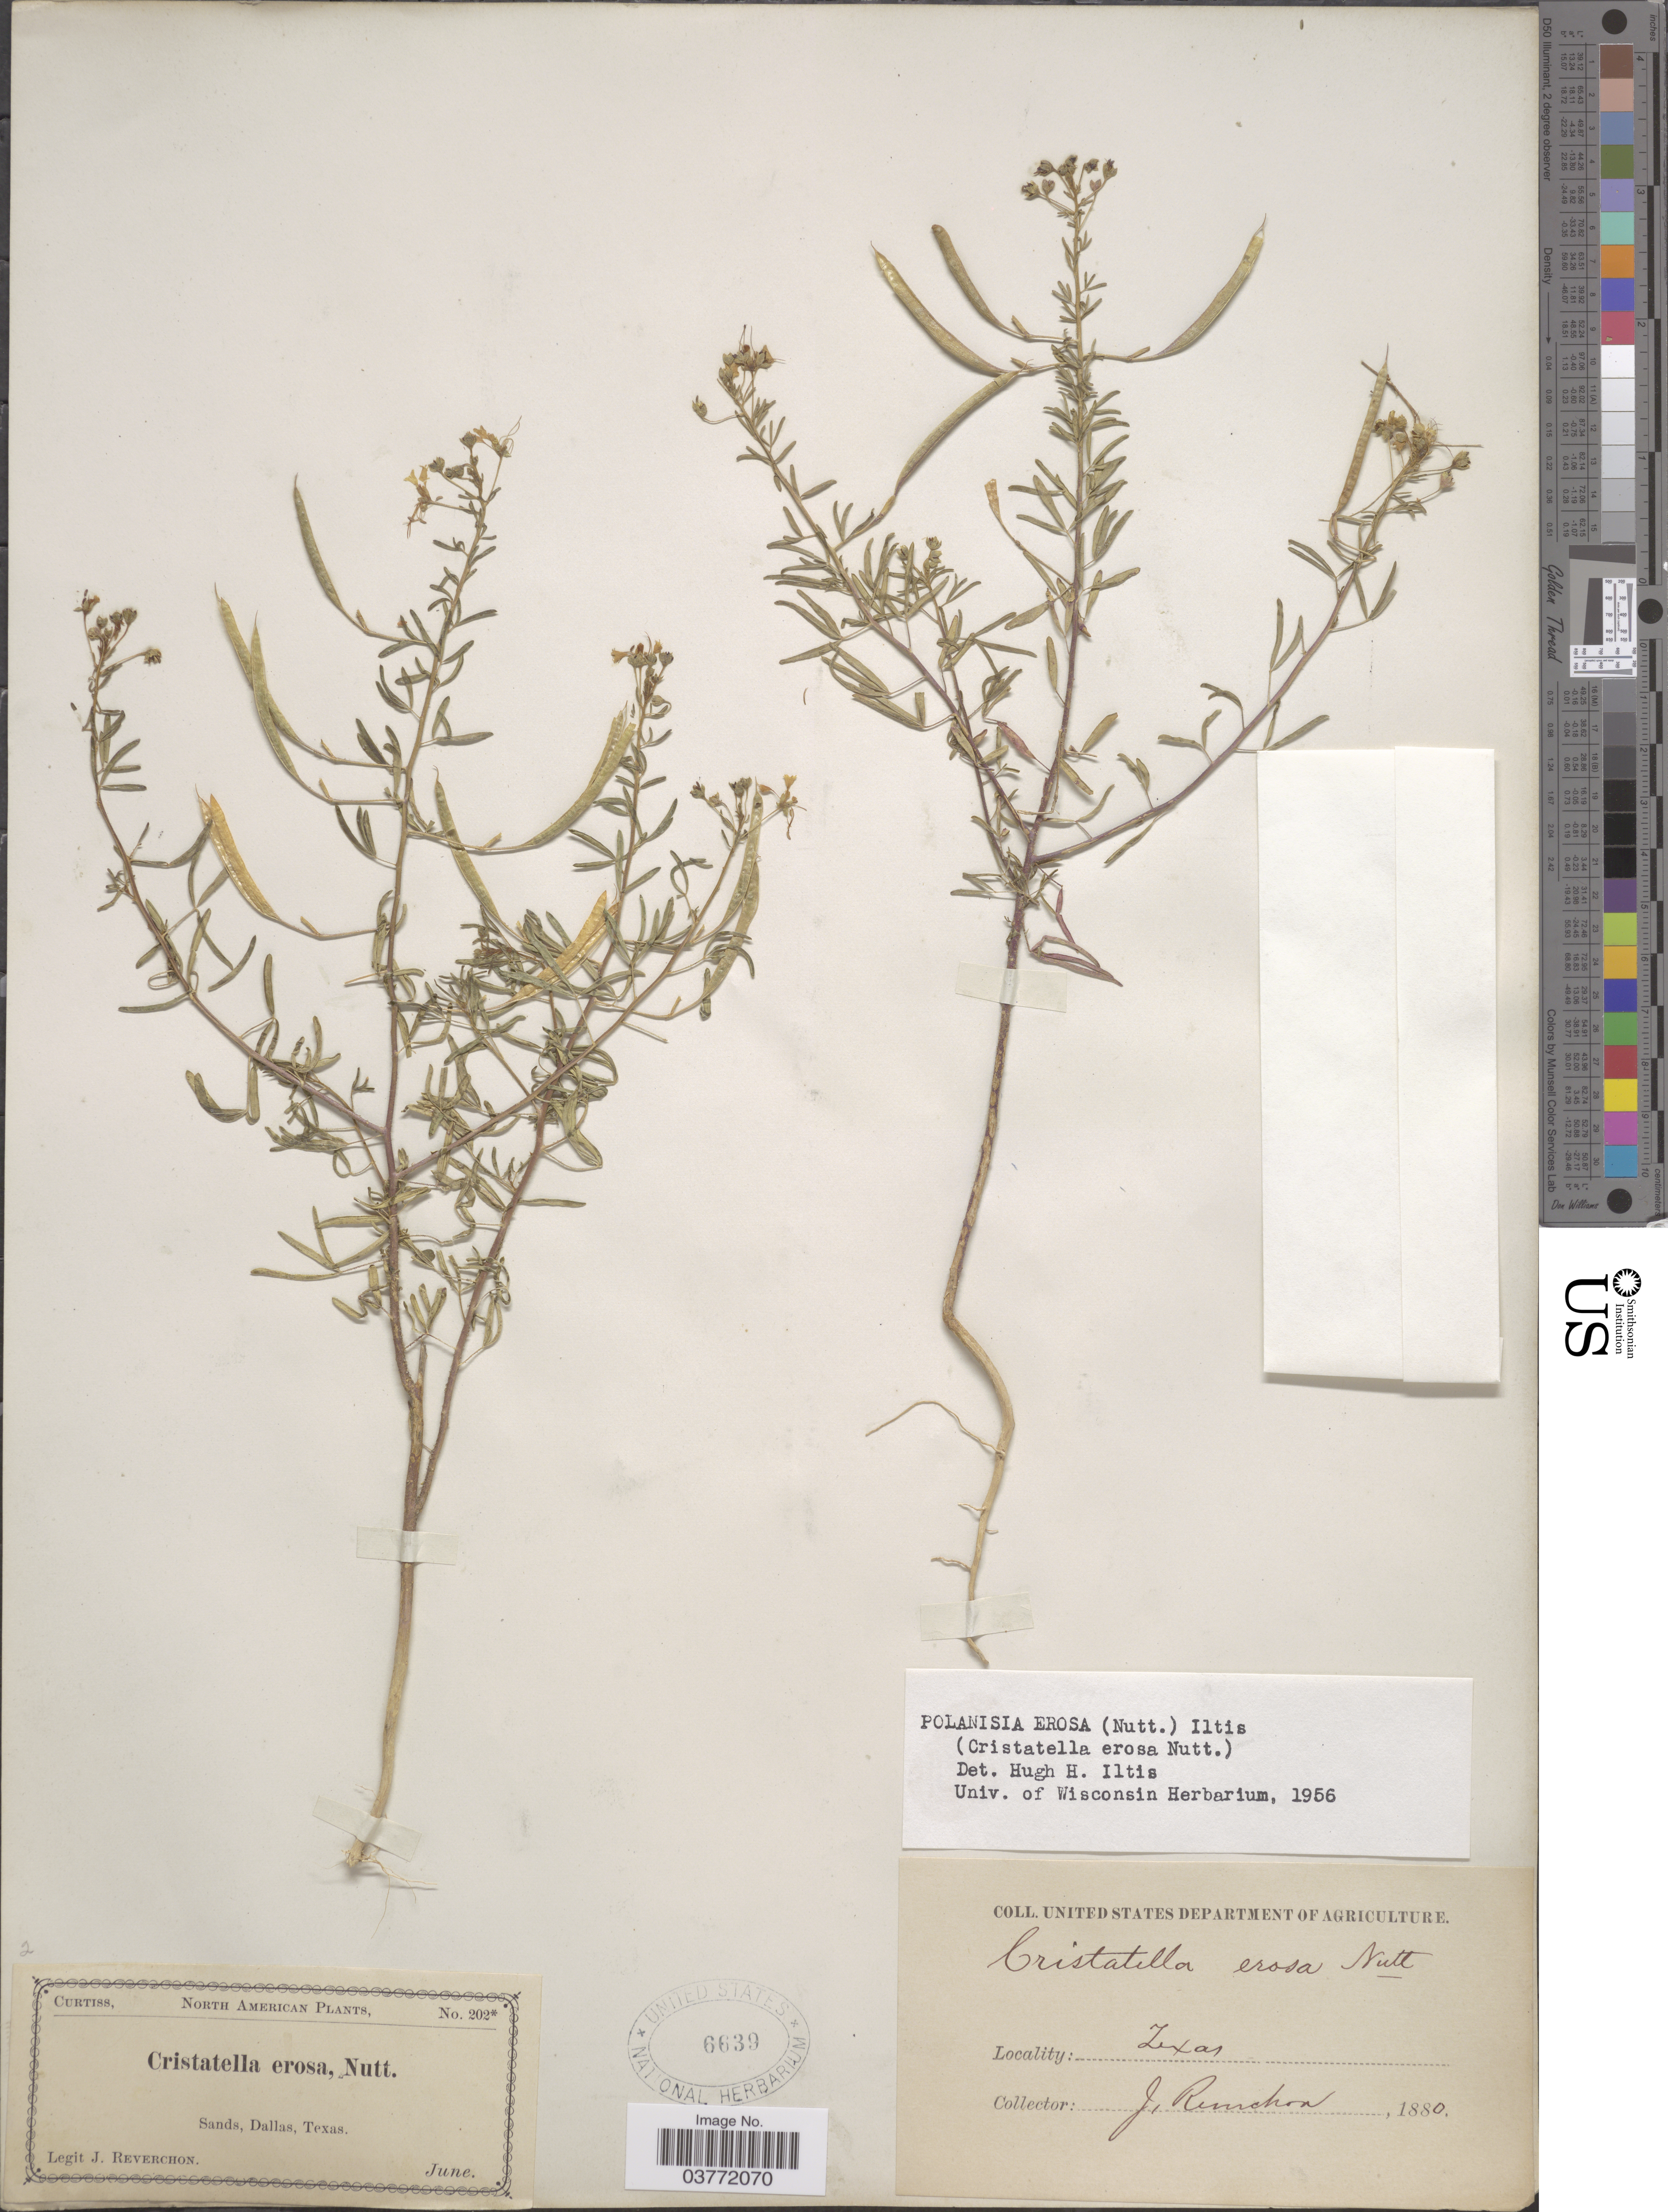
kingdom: Plantae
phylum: Tracheophyta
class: Magnoliopsida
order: Brassicales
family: Cleomaceae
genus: Polanisia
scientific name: Polanisia erosa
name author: (Nutt.) Iltis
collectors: J. Reverchon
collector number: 202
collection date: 1880-06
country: United States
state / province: Texas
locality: Sands, Dallas.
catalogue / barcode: US 6639